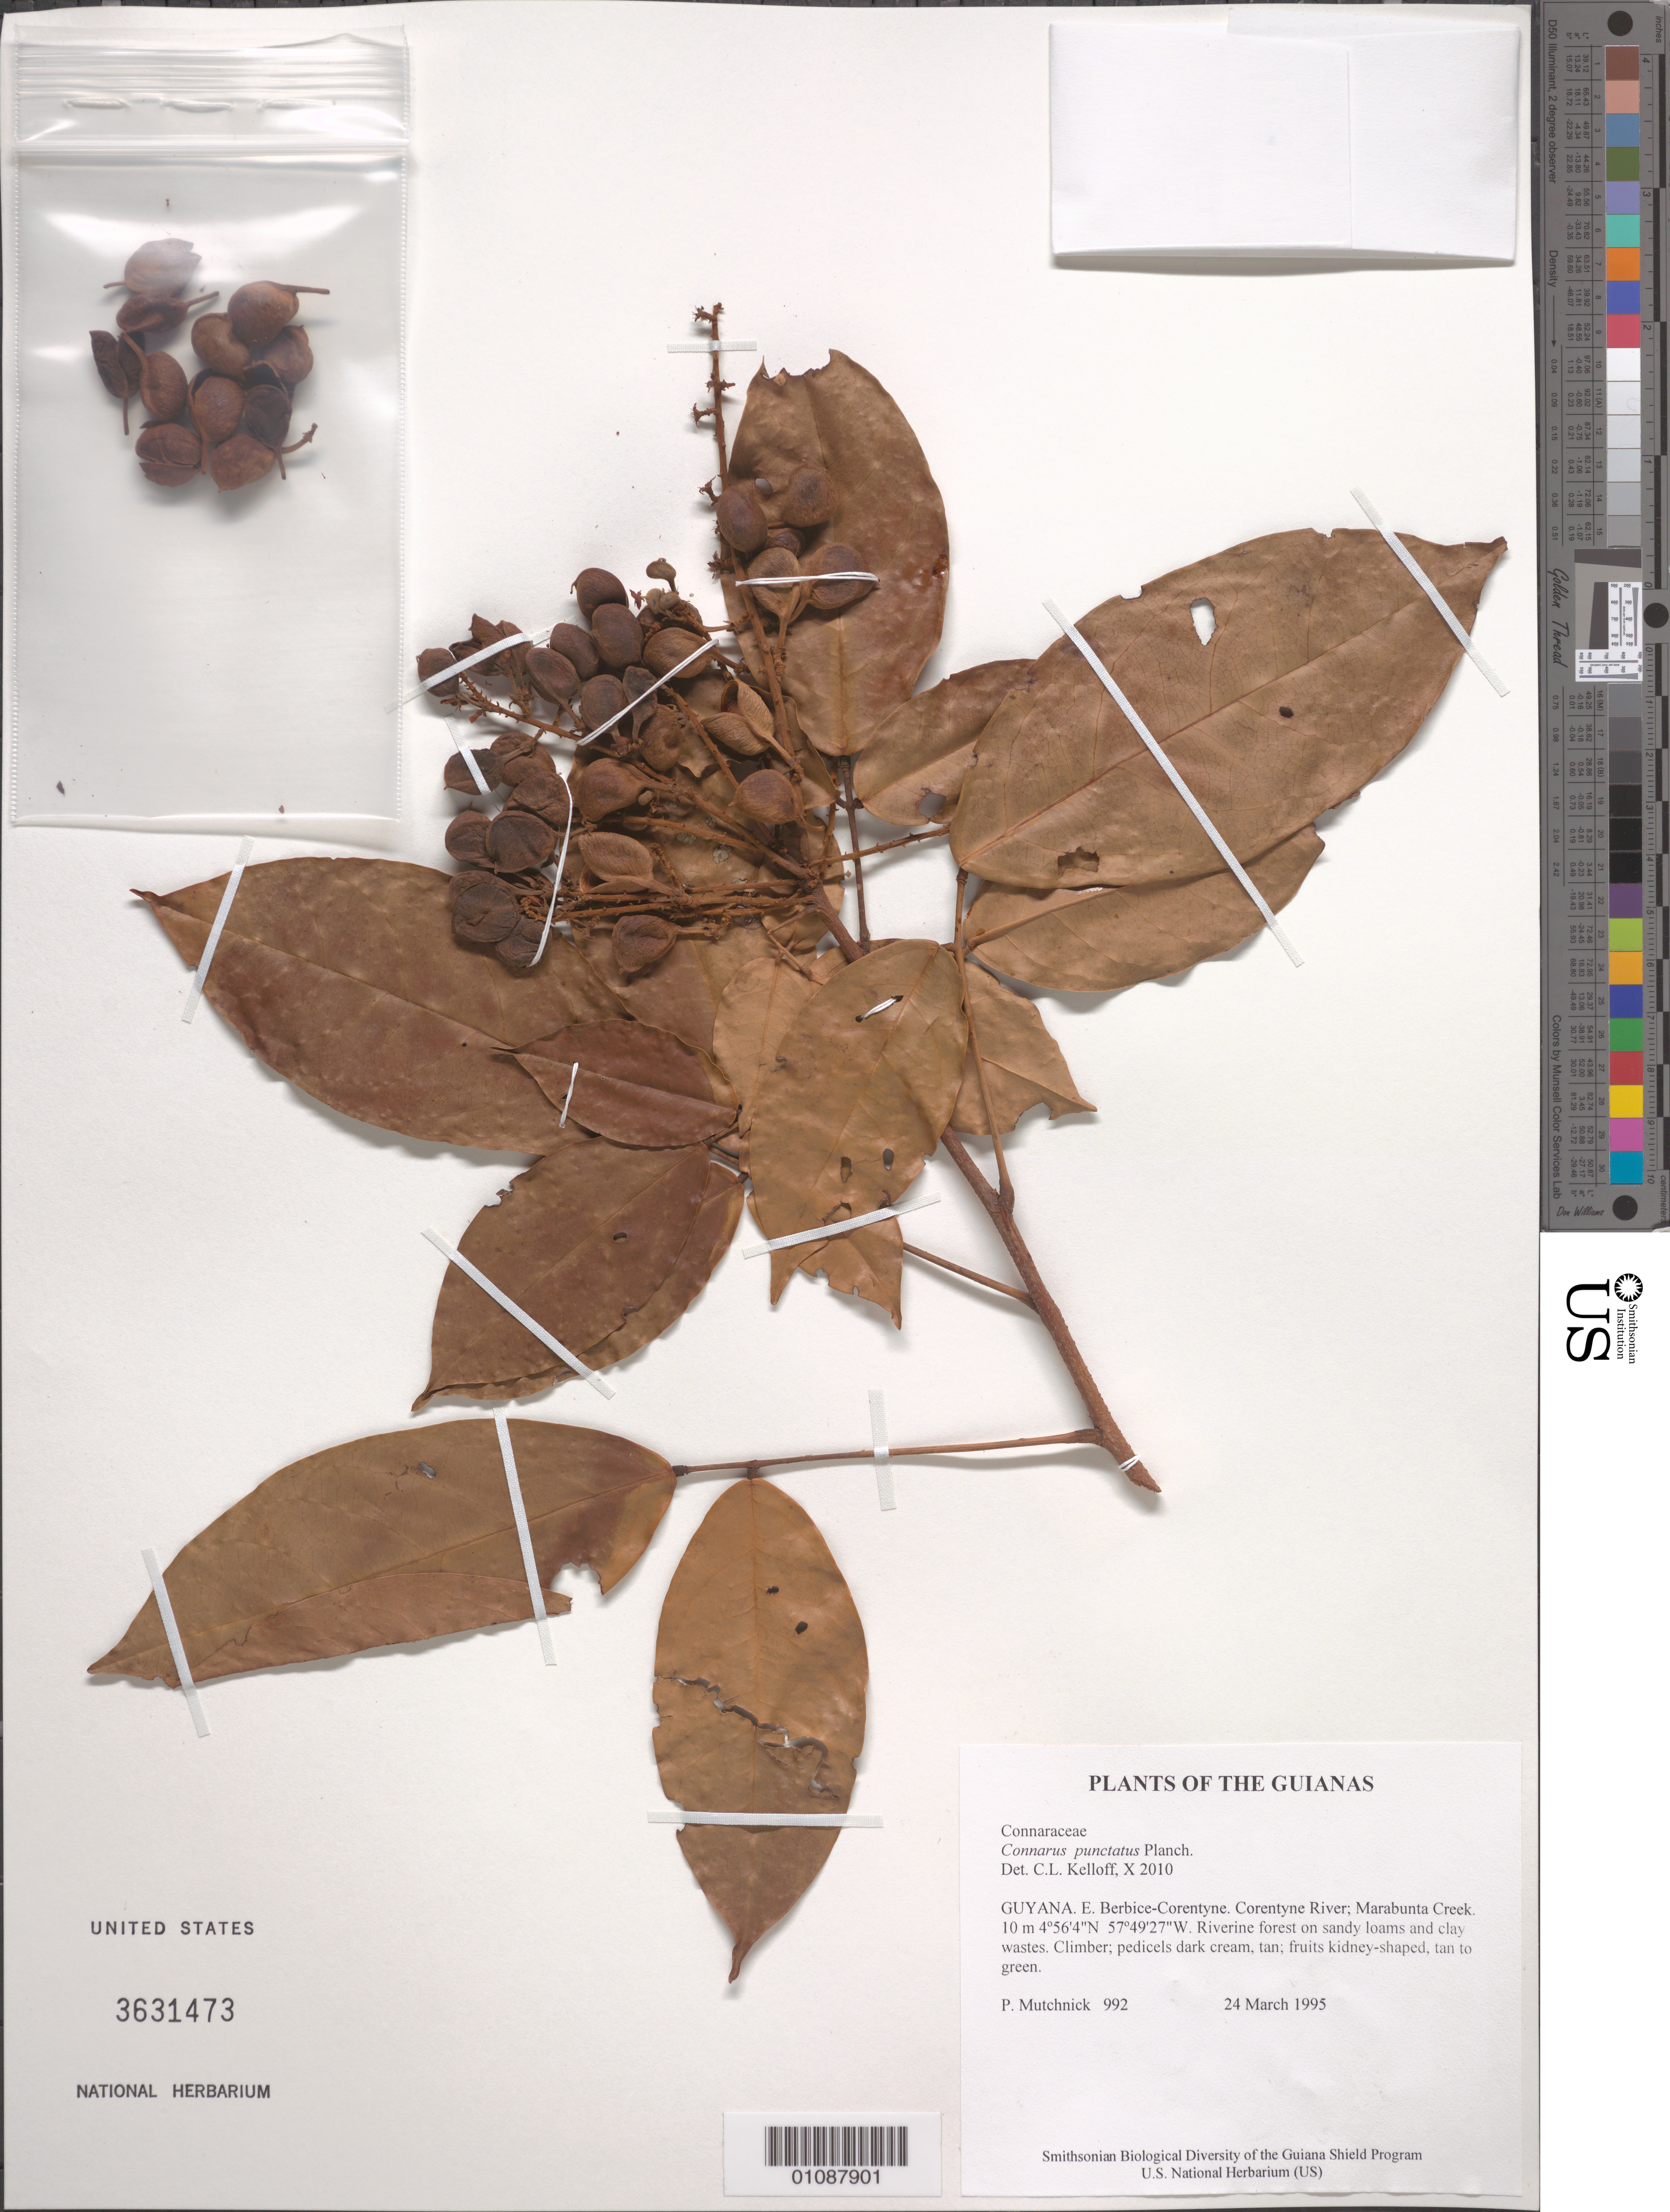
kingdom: Plantae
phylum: Tracheophyta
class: Magnoliopsida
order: Oxalidales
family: Connaraceae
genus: Connarus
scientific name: Connarus punctatus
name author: Planch.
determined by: Kelloff, Carol L., (US), Smithsonian Institution - National Museum of Natural History (UNITED STATES)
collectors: P. Mutchnick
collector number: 992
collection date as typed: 24 March 1995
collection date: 1995-03-24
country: Guyana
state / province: E. Berbice-Corentyne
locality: Corentyne River; Marabunta Creek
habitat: Riverine forest on sandy loams and clay wastes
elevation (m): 10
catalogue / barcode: US 3631473